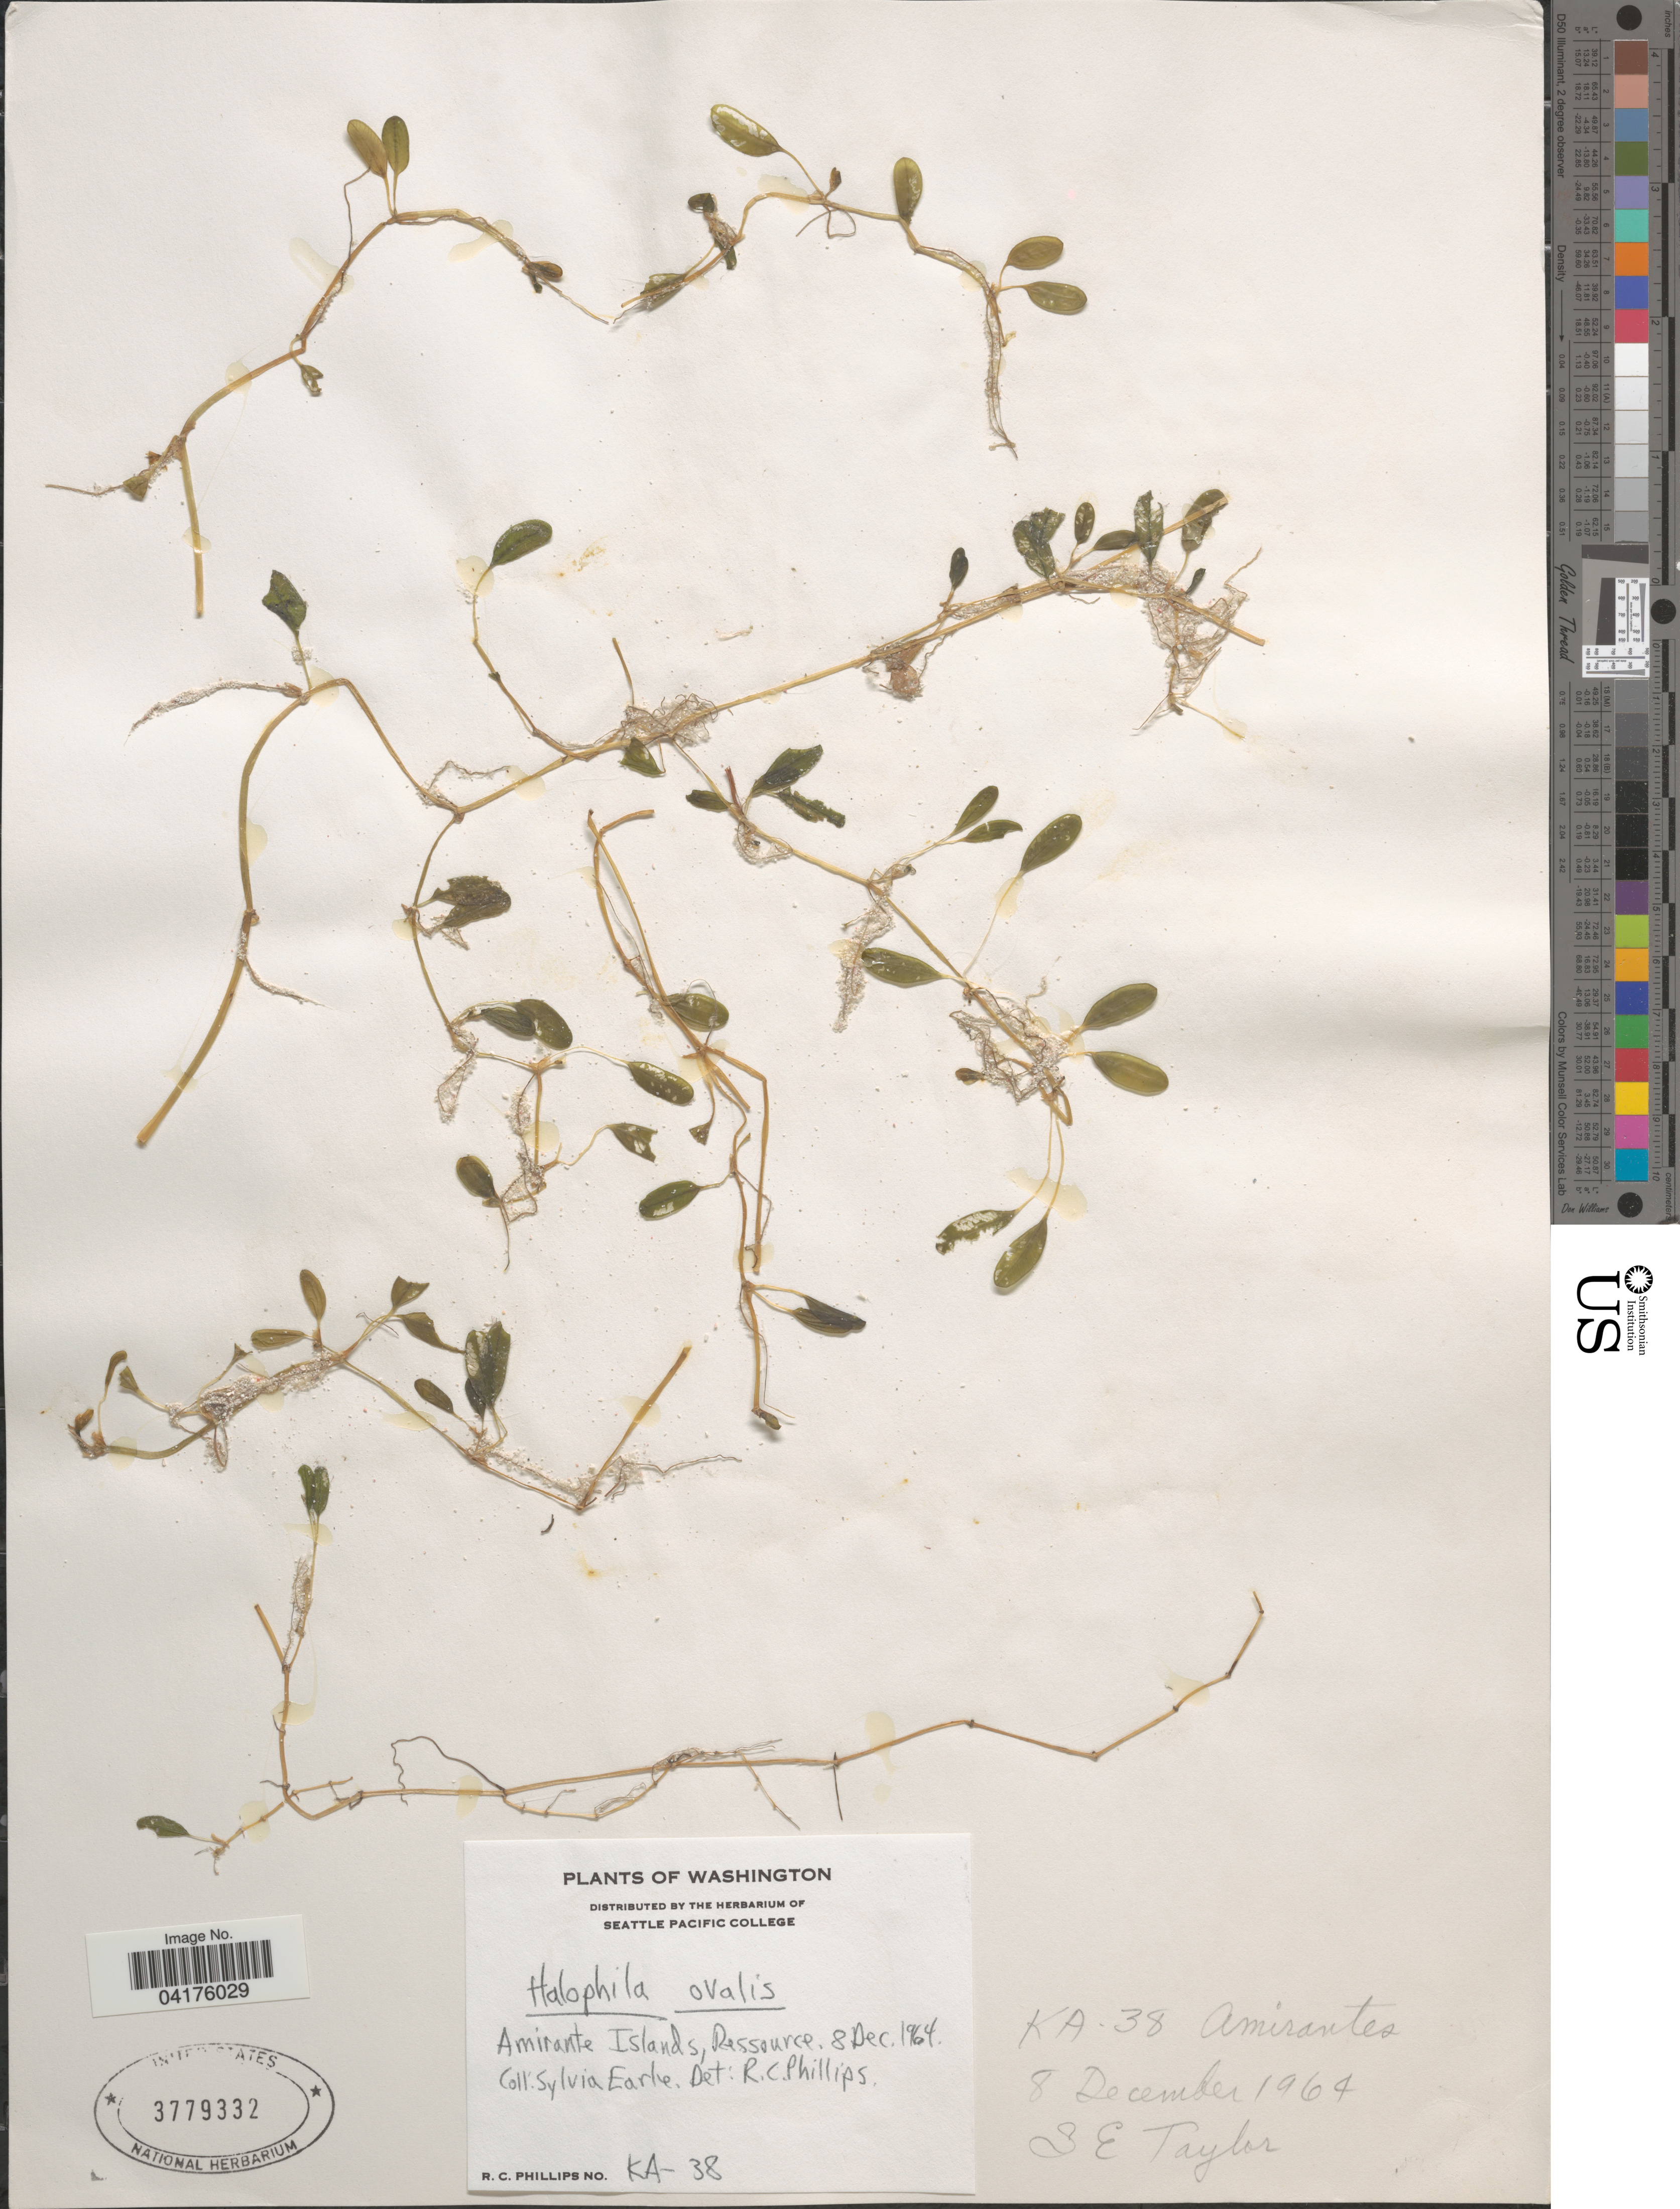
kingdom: Plantae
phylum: Tracheophyta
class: Liliopsida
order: Alismatales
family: Hydrocharitaceae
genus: Halophila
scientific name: Halophila ovalis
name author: (R. Br.) Hook. f.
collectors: S. A. Earle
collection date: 1964-12-08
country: Seychelles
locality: Amirante Islands, Ressource. Amirantes.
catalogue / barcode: US 3779332